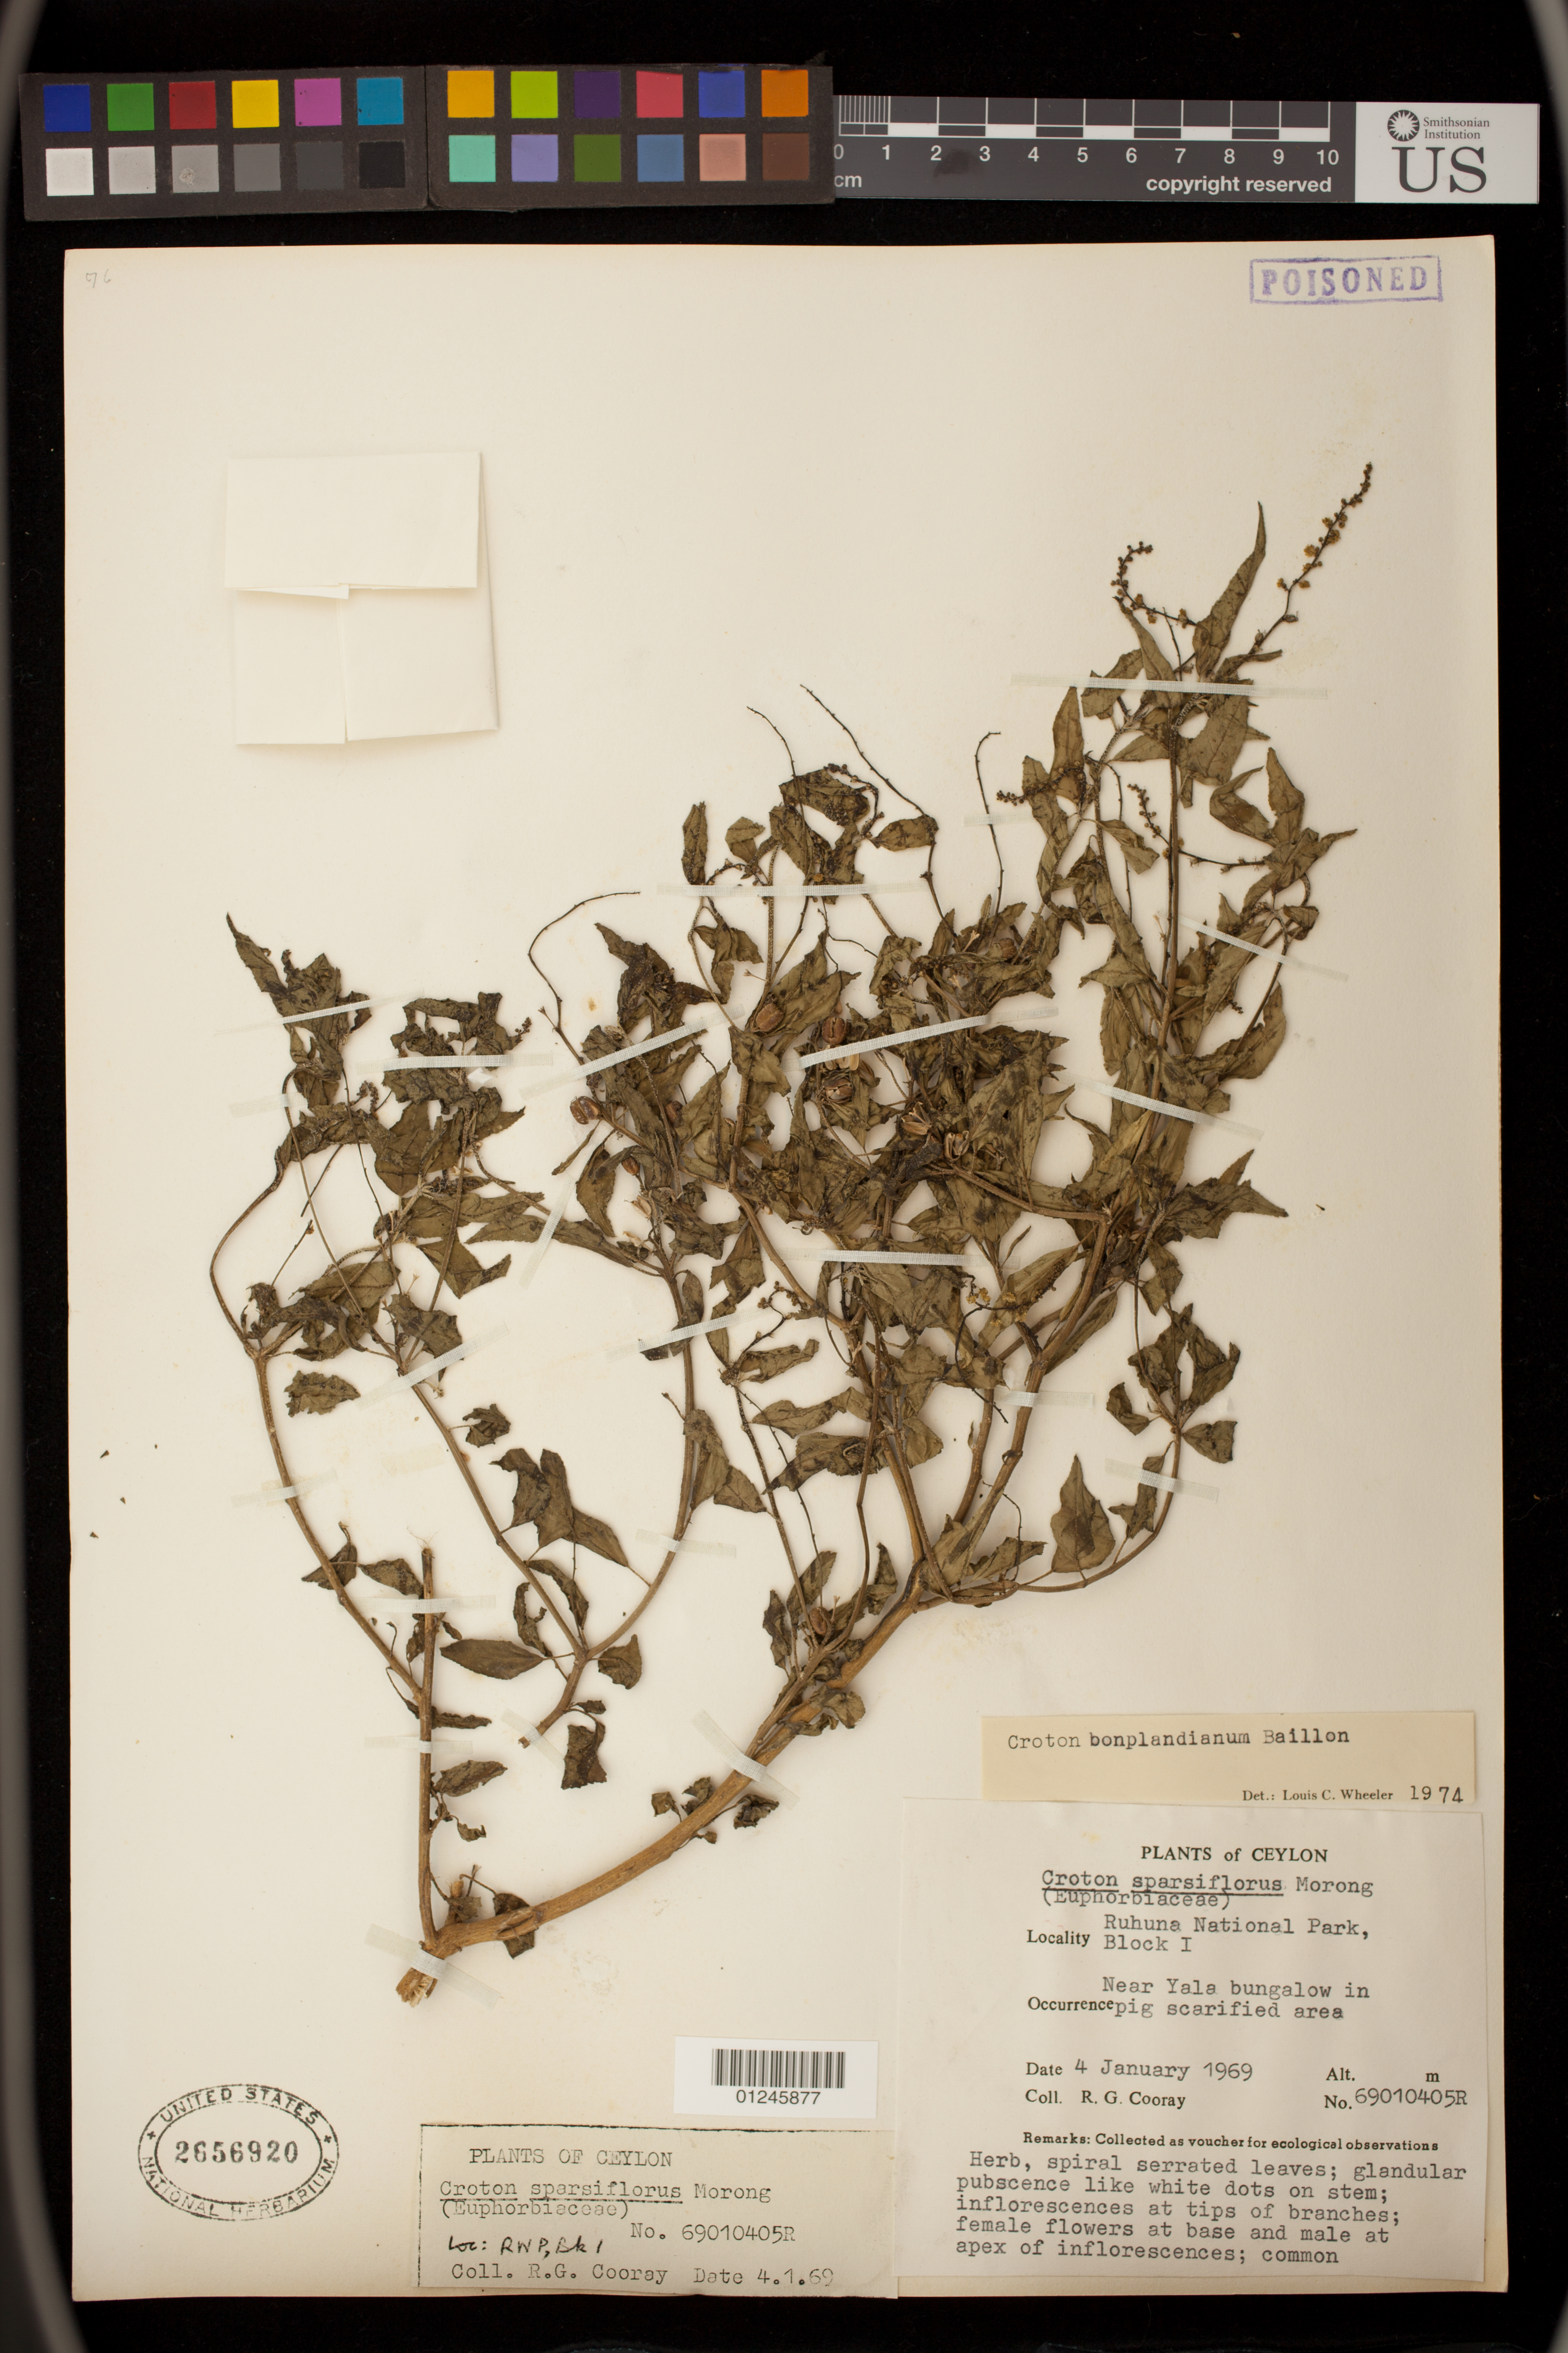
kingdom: Plantae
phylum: Tracheophyta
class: Magnoliopsida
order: Malpighiales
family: Euphorbiaceae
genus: Croton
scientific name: Croton bonplandianus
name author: Baill.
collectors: R. Cooray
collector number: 69010405R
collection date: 1969-01-04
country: Sri Lanka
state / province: Southern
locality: Plants of Ceylon. Ruhuna National Park, Block I. Near Yala bungalow in pig scarified area.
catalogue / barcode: US 2656920